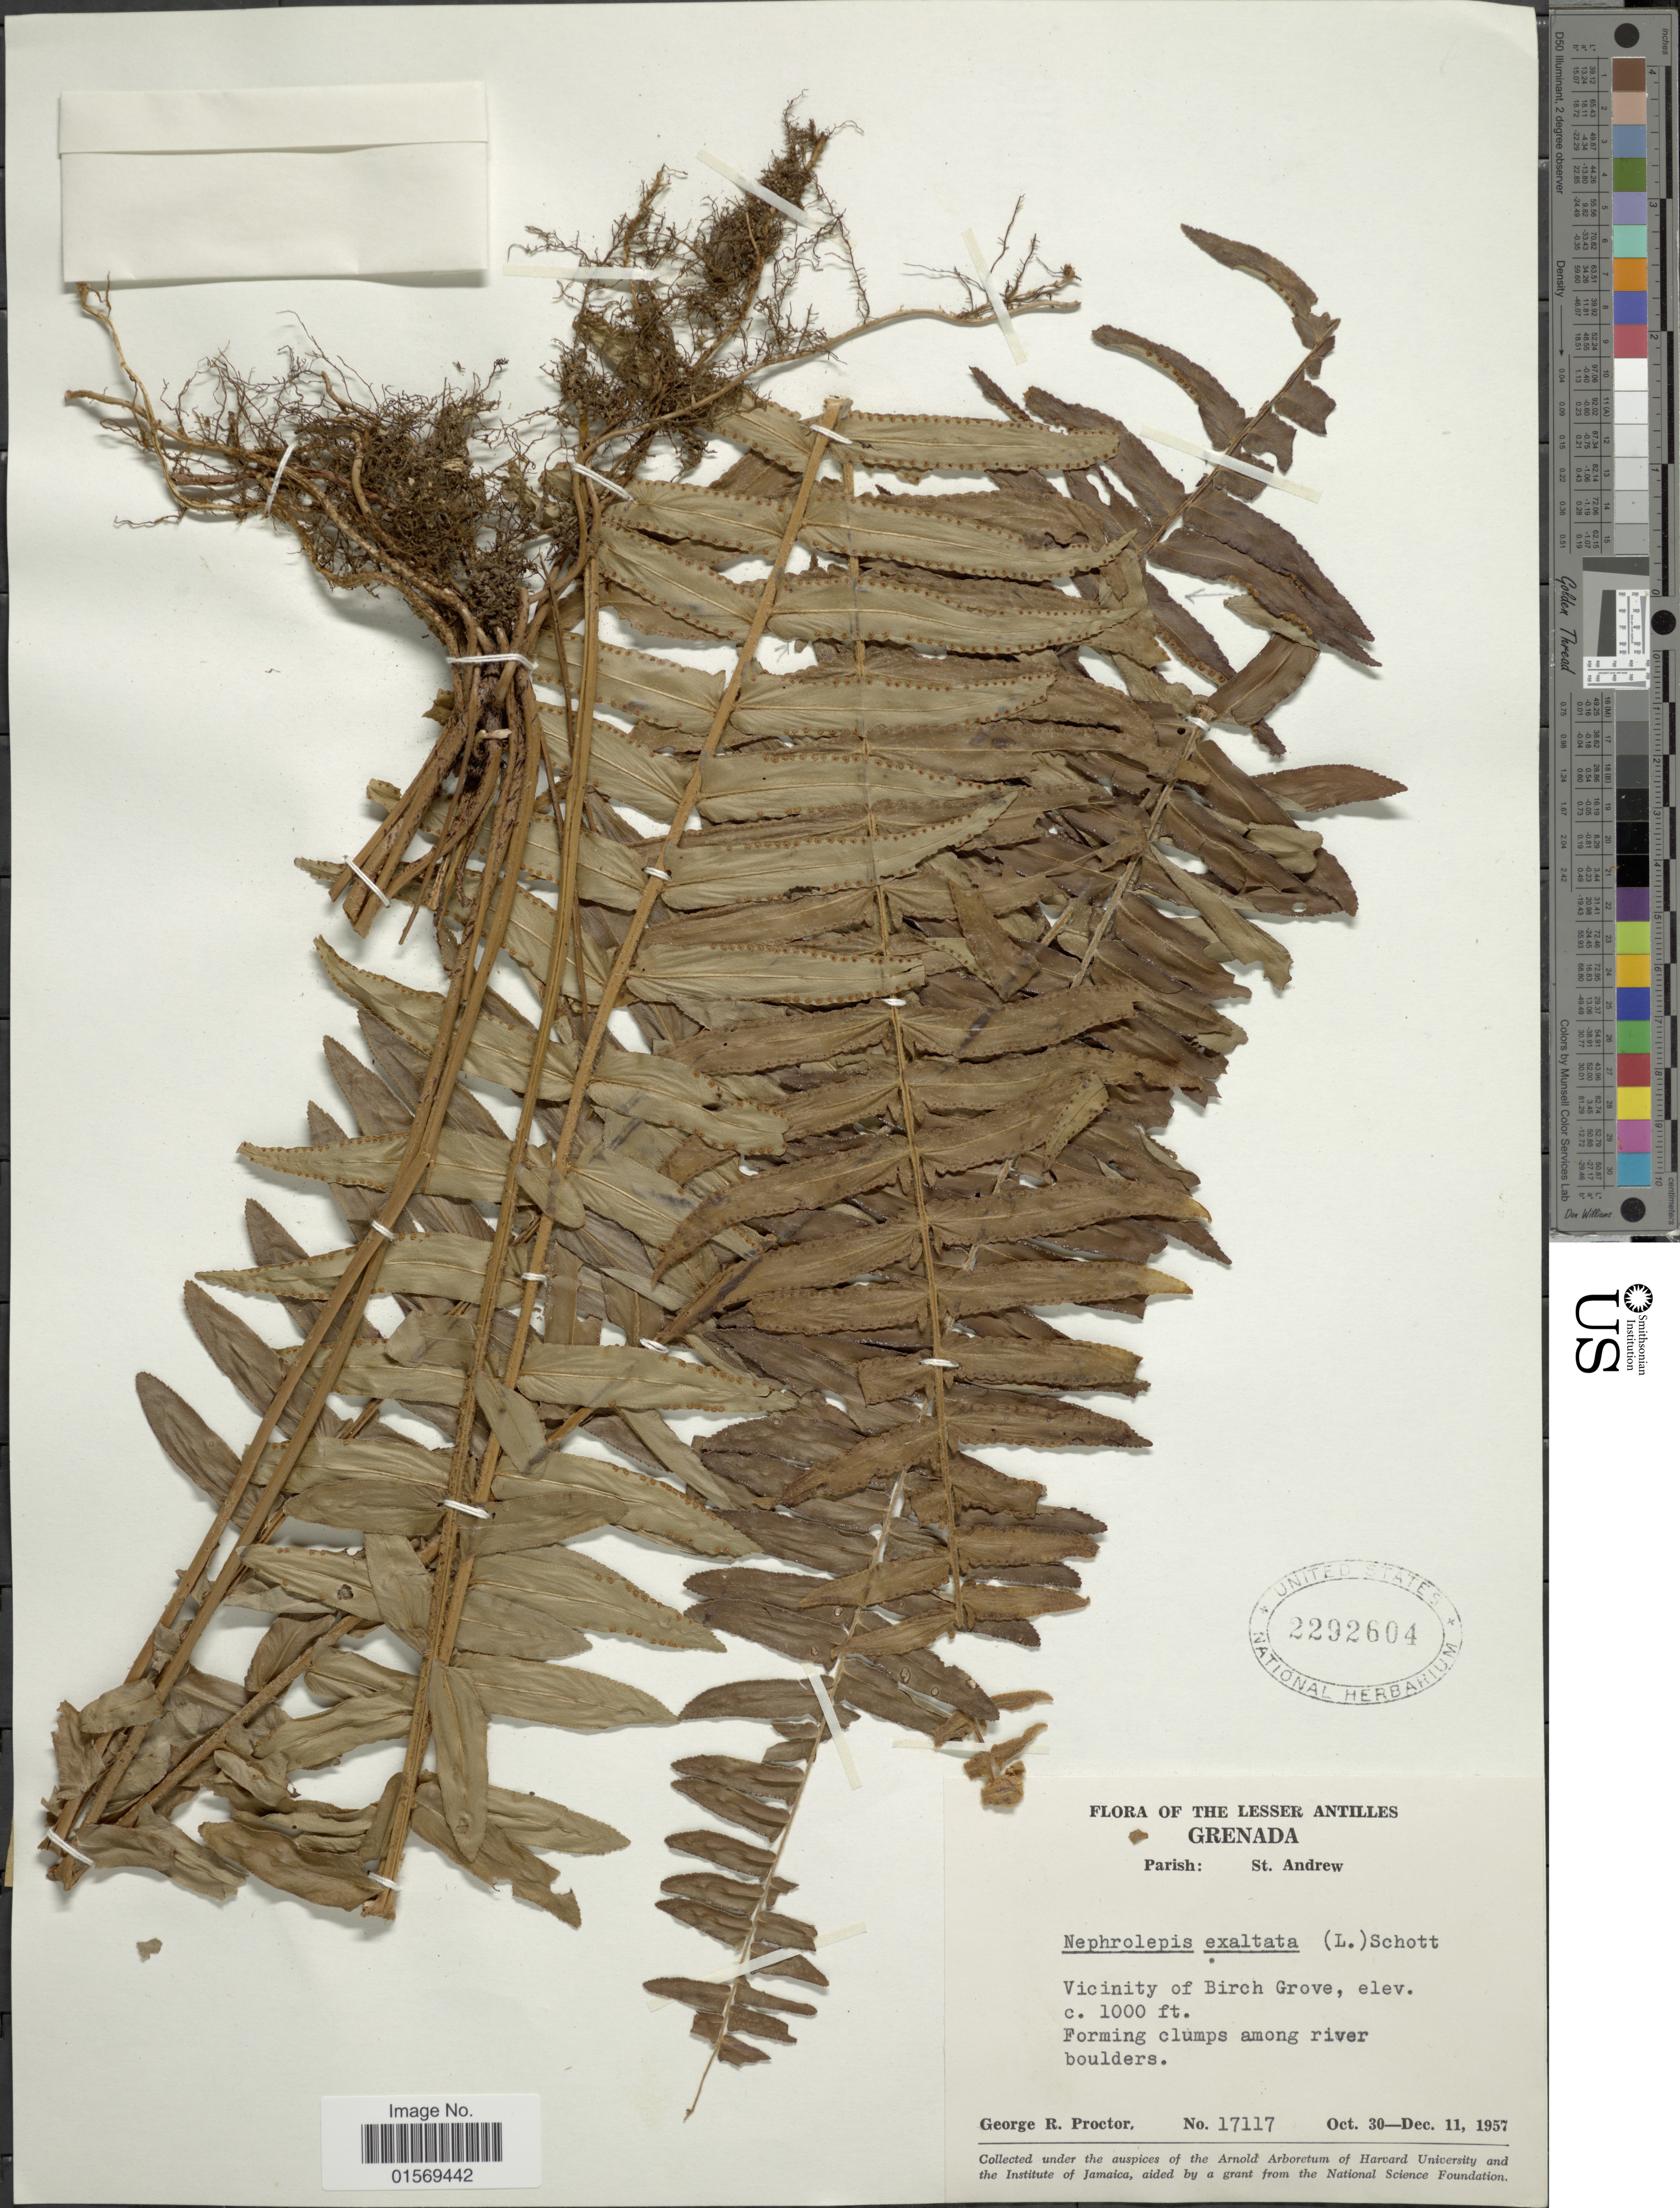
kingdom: Plantae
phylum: Tracheophyta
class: Polypodiopsida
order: Polypodiales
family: Nephrolepidaceae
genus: Nephrolepis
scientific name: Nephrolepis multiflora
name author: (Roxb.) F.M. Jarrett ex C.V. Morton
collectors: G. Proctor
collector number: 17117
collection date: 1957-10-30/1957-12-11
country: Grenada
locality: Grenada, Parish : St. Andrew. Vicinity of Birch Grove. Lesser Antilles.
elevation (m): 305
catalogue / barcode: US 2292604